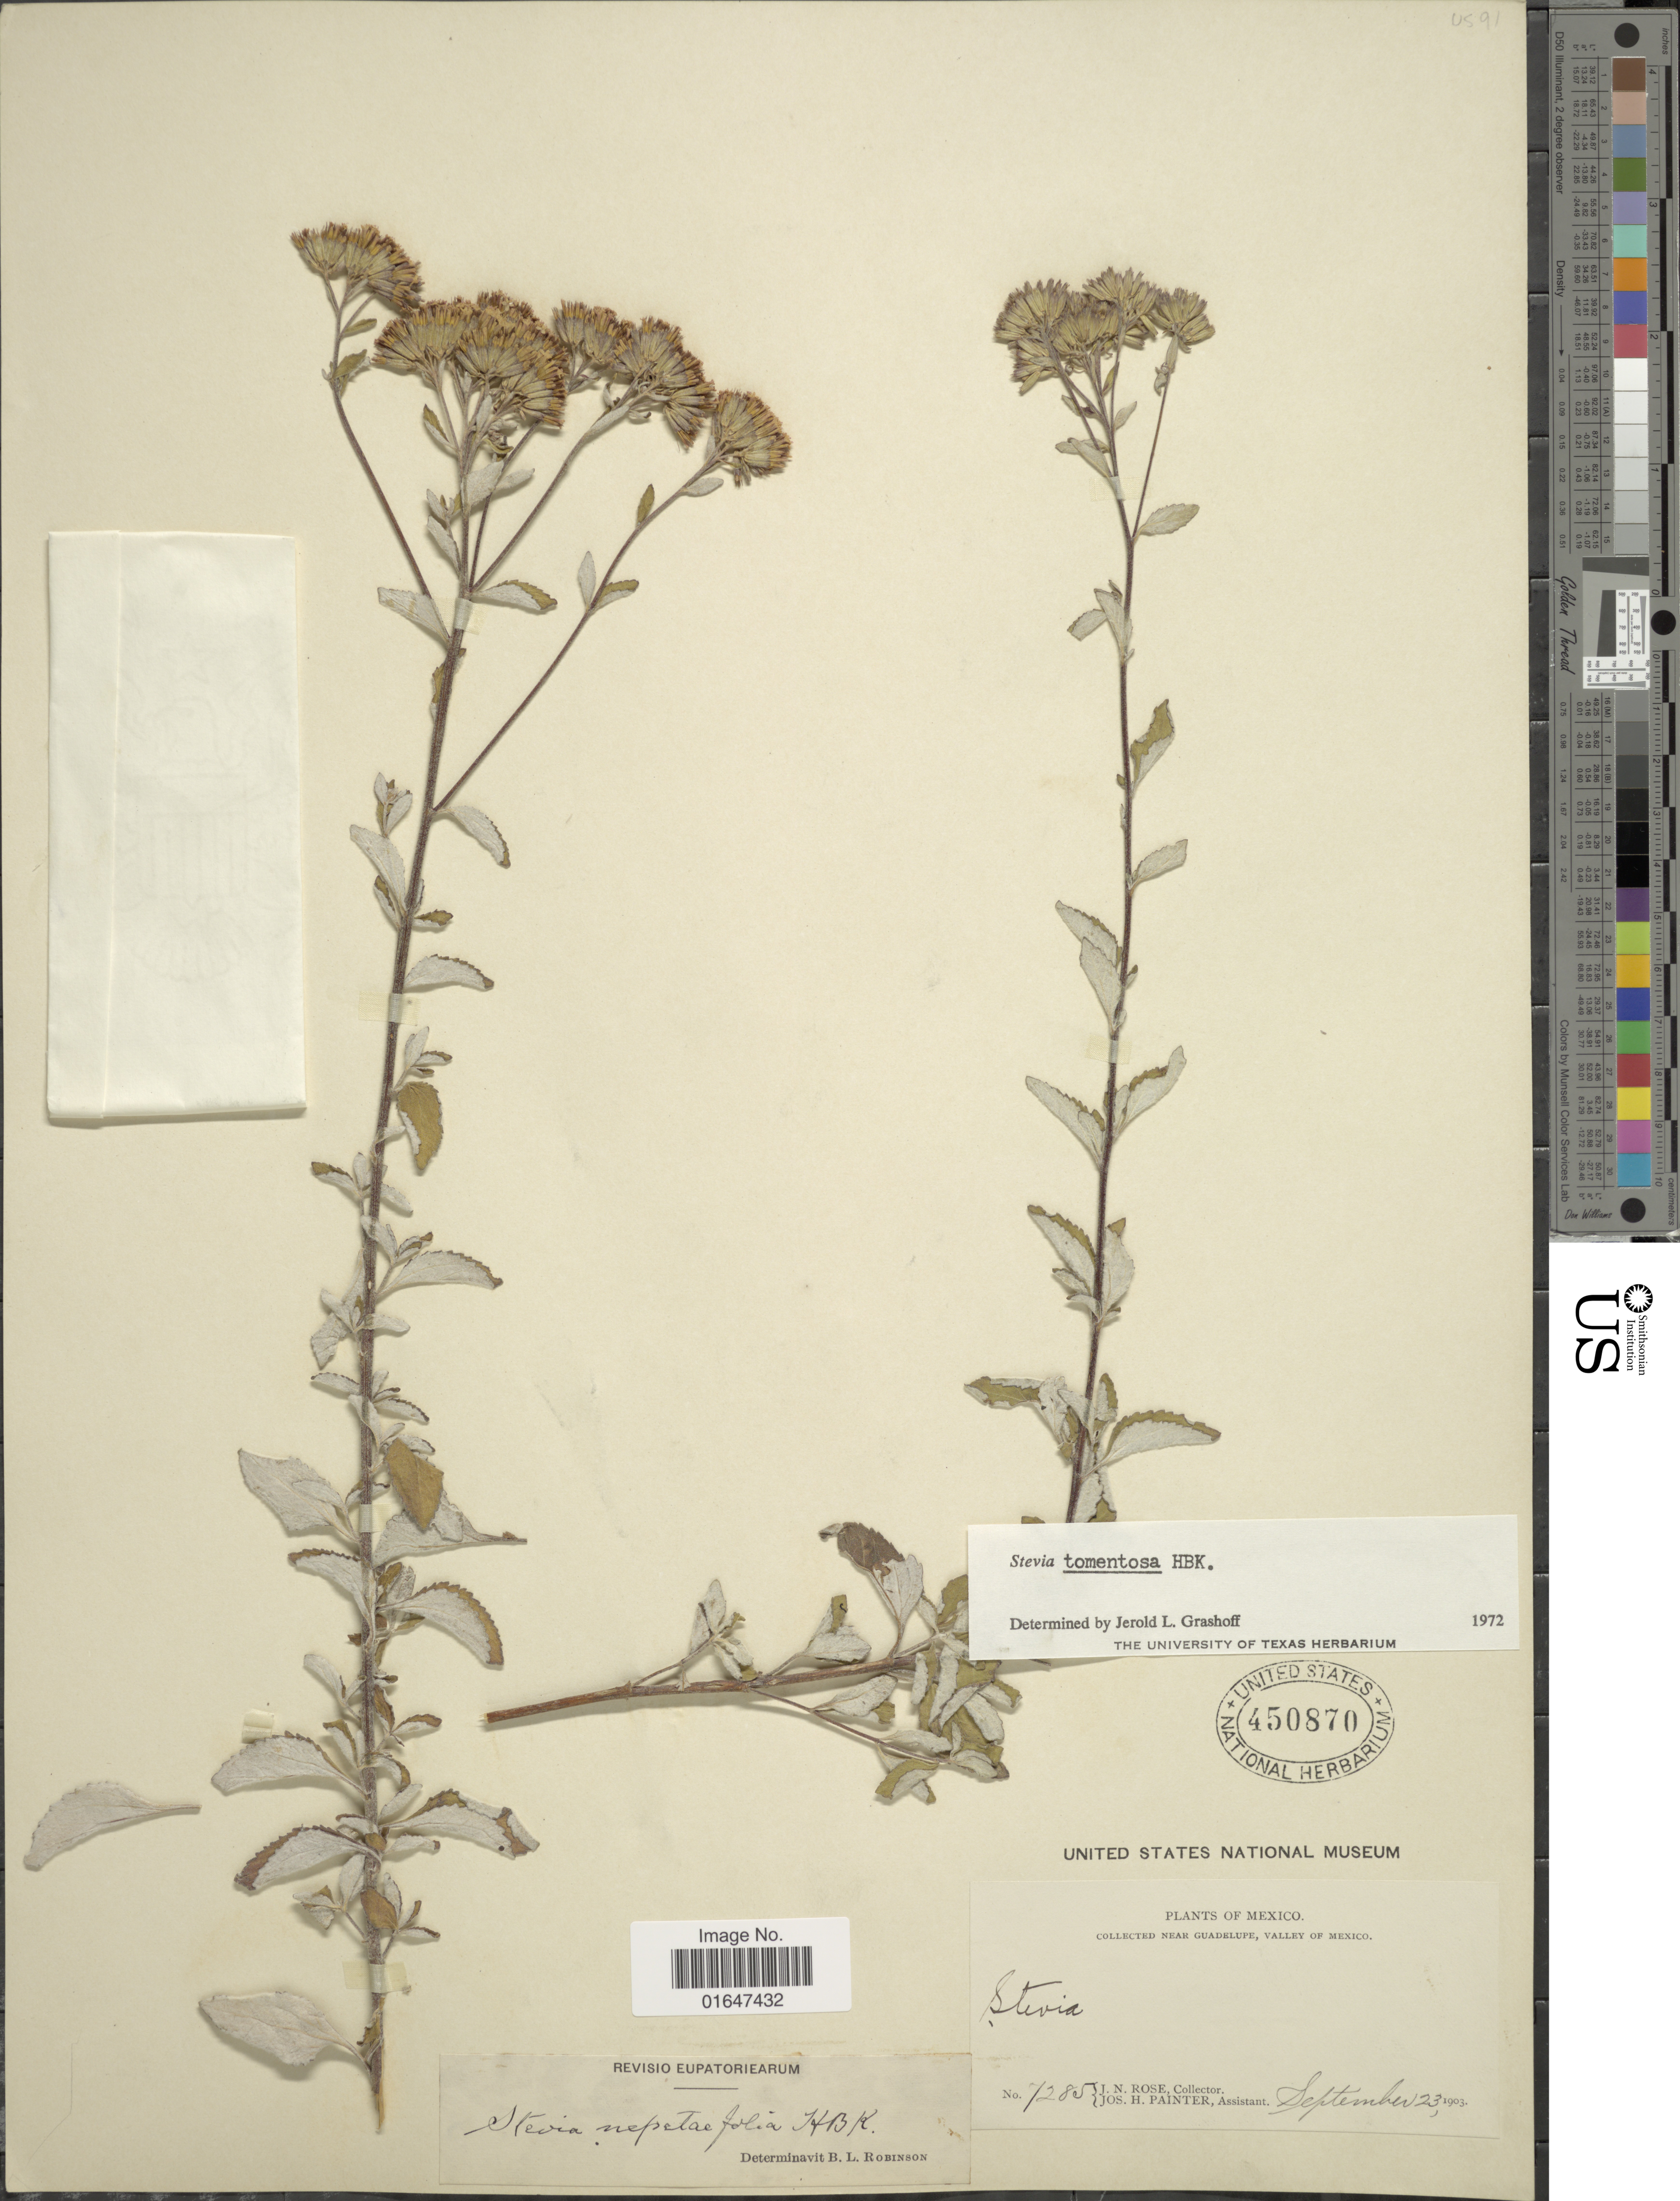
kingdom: Plantae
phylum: Tracheophyta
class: Magnoliopsida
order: Asterales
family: Asteraceae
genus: Stevia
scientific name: Stevia tomentosa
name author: Kunth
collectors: J. N. Rose & J. H. Painter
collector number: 7285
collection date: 1903-09-23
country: Mexico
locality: Near Guadelupe, Valley of Mexico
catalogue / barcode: US 450870